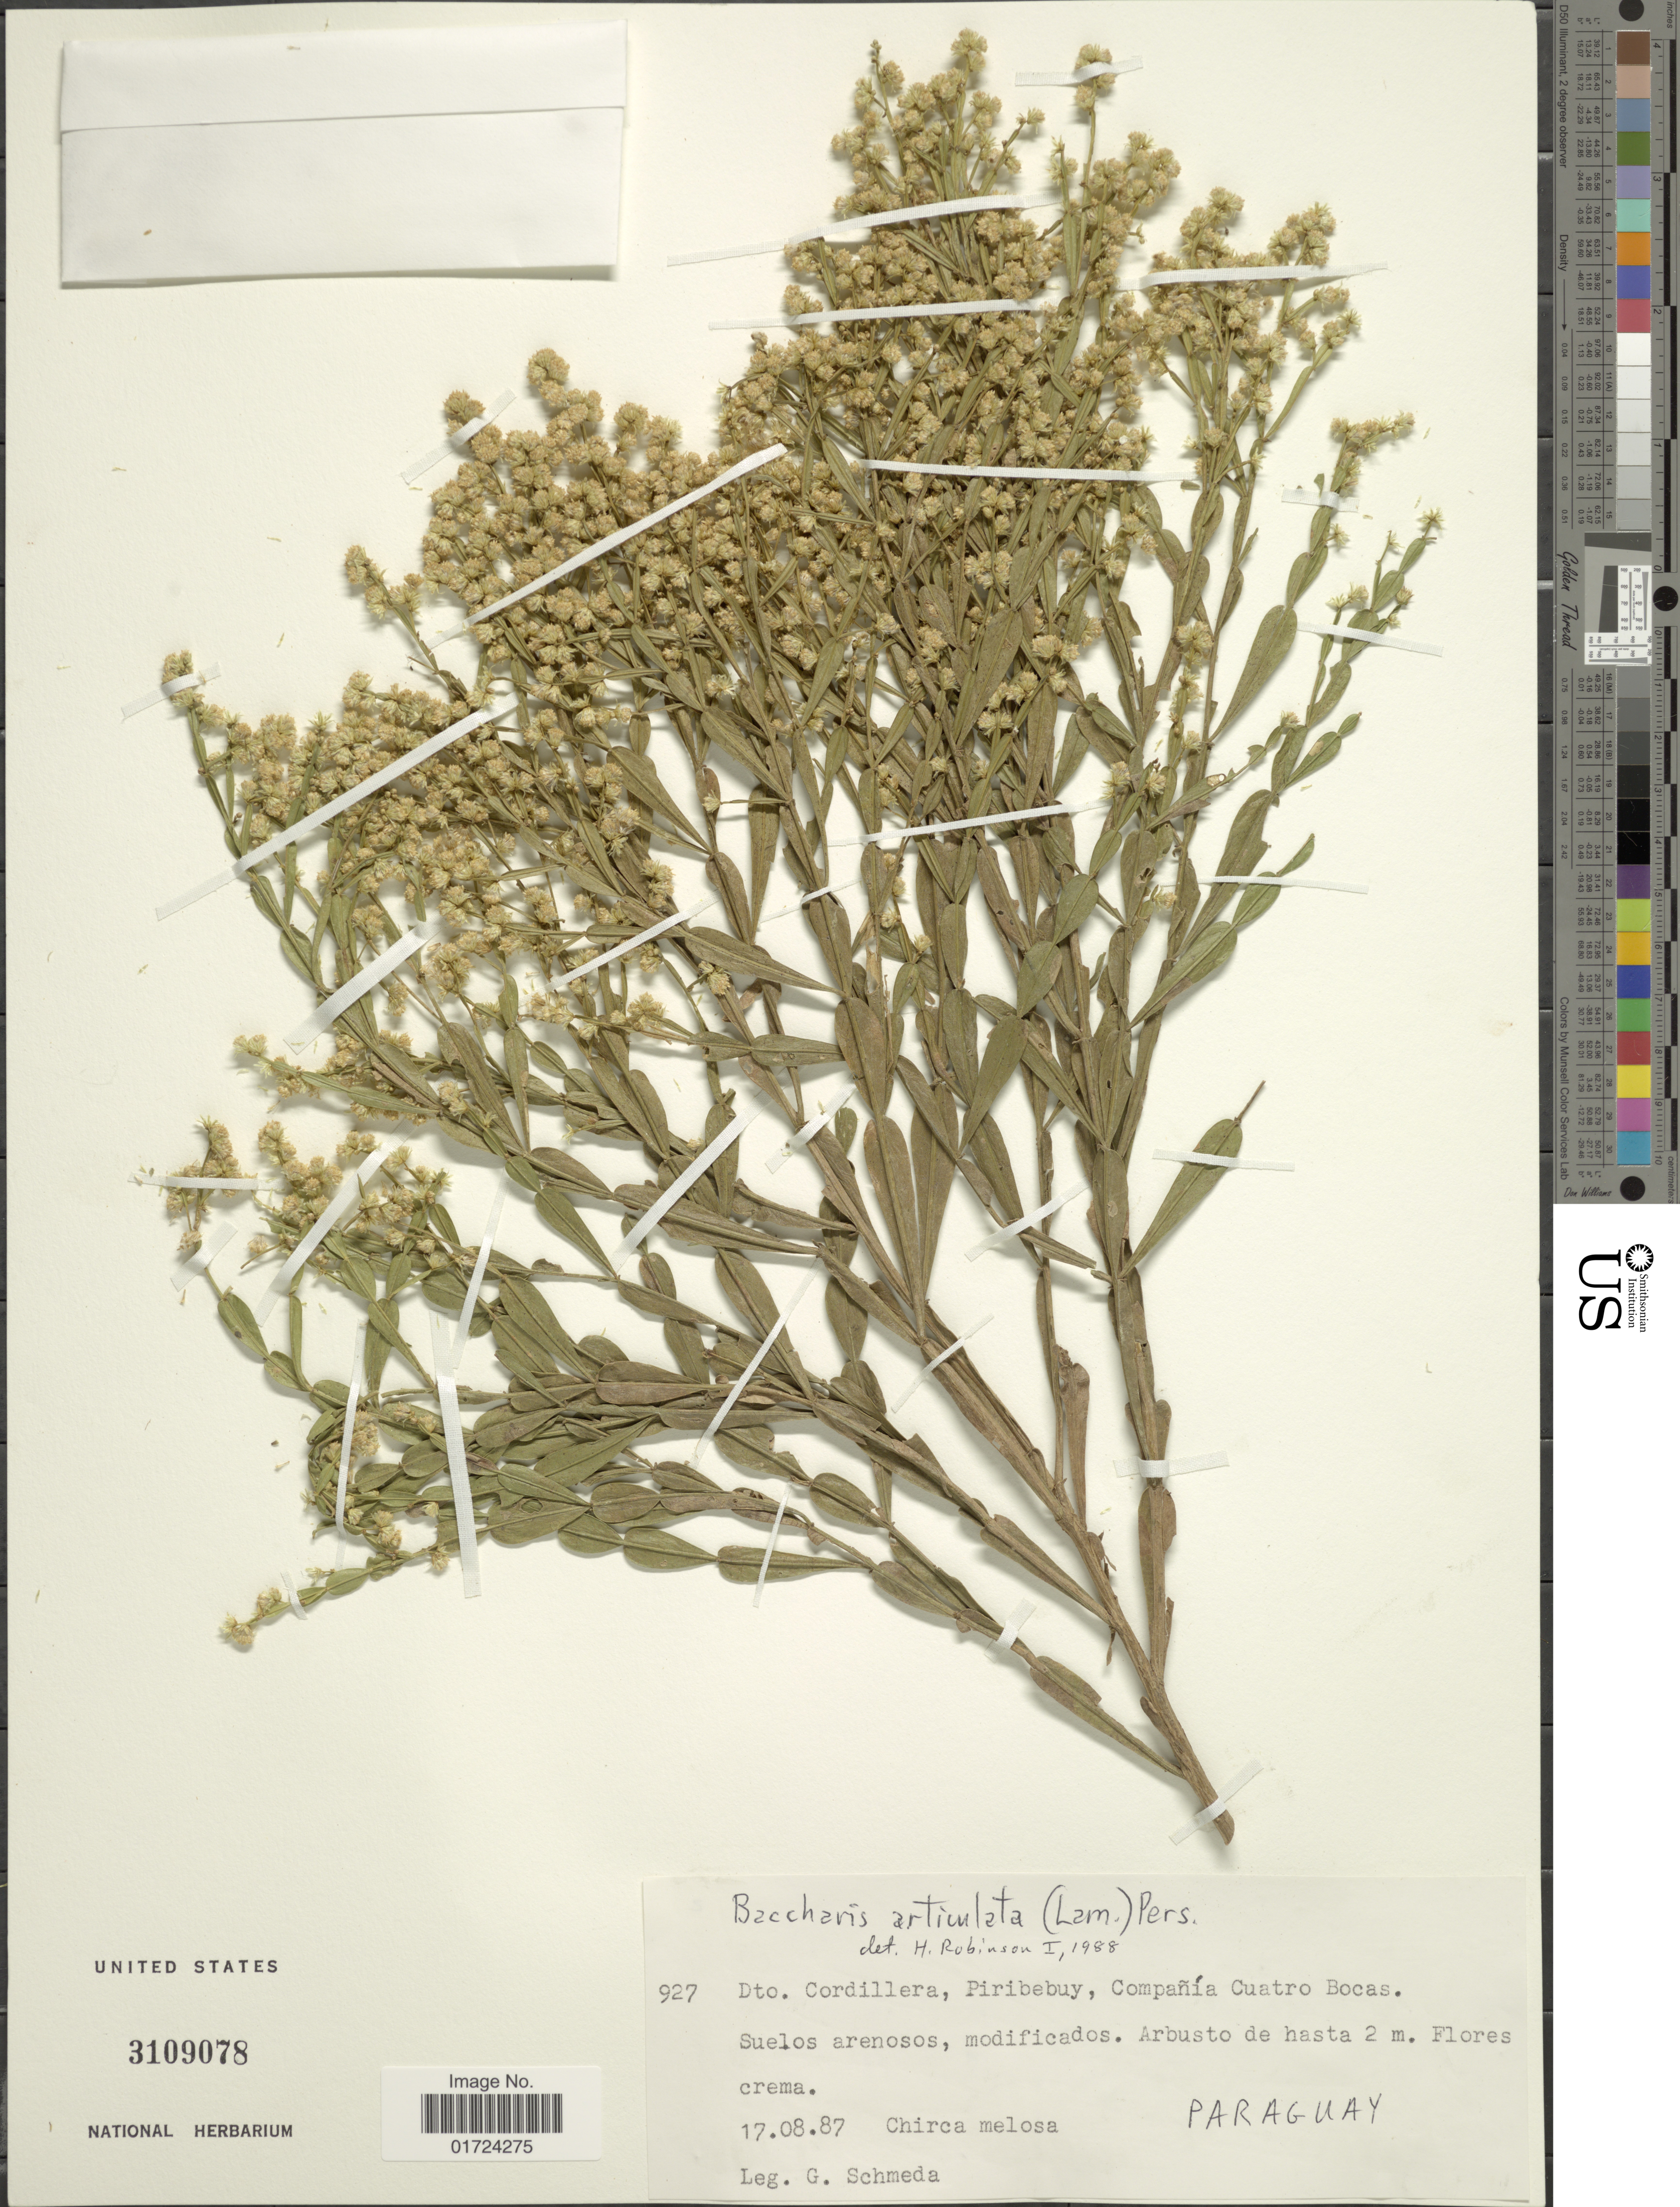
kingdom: Plantae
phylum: Tracheophyta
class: Magnoliopsida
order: Asterales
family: Asteraceae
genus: Baccharis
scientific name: Baccharis articulata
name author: (Lam.) Pers.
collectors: G. Schmeda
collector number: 927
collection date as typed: Transcribed d/m/y: 17/8/87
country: Paraguay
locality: Dto. Cordillera, Piribebuy, Compania Cuatro Bocas. Suelos arenosos.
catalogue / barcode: US 3109078